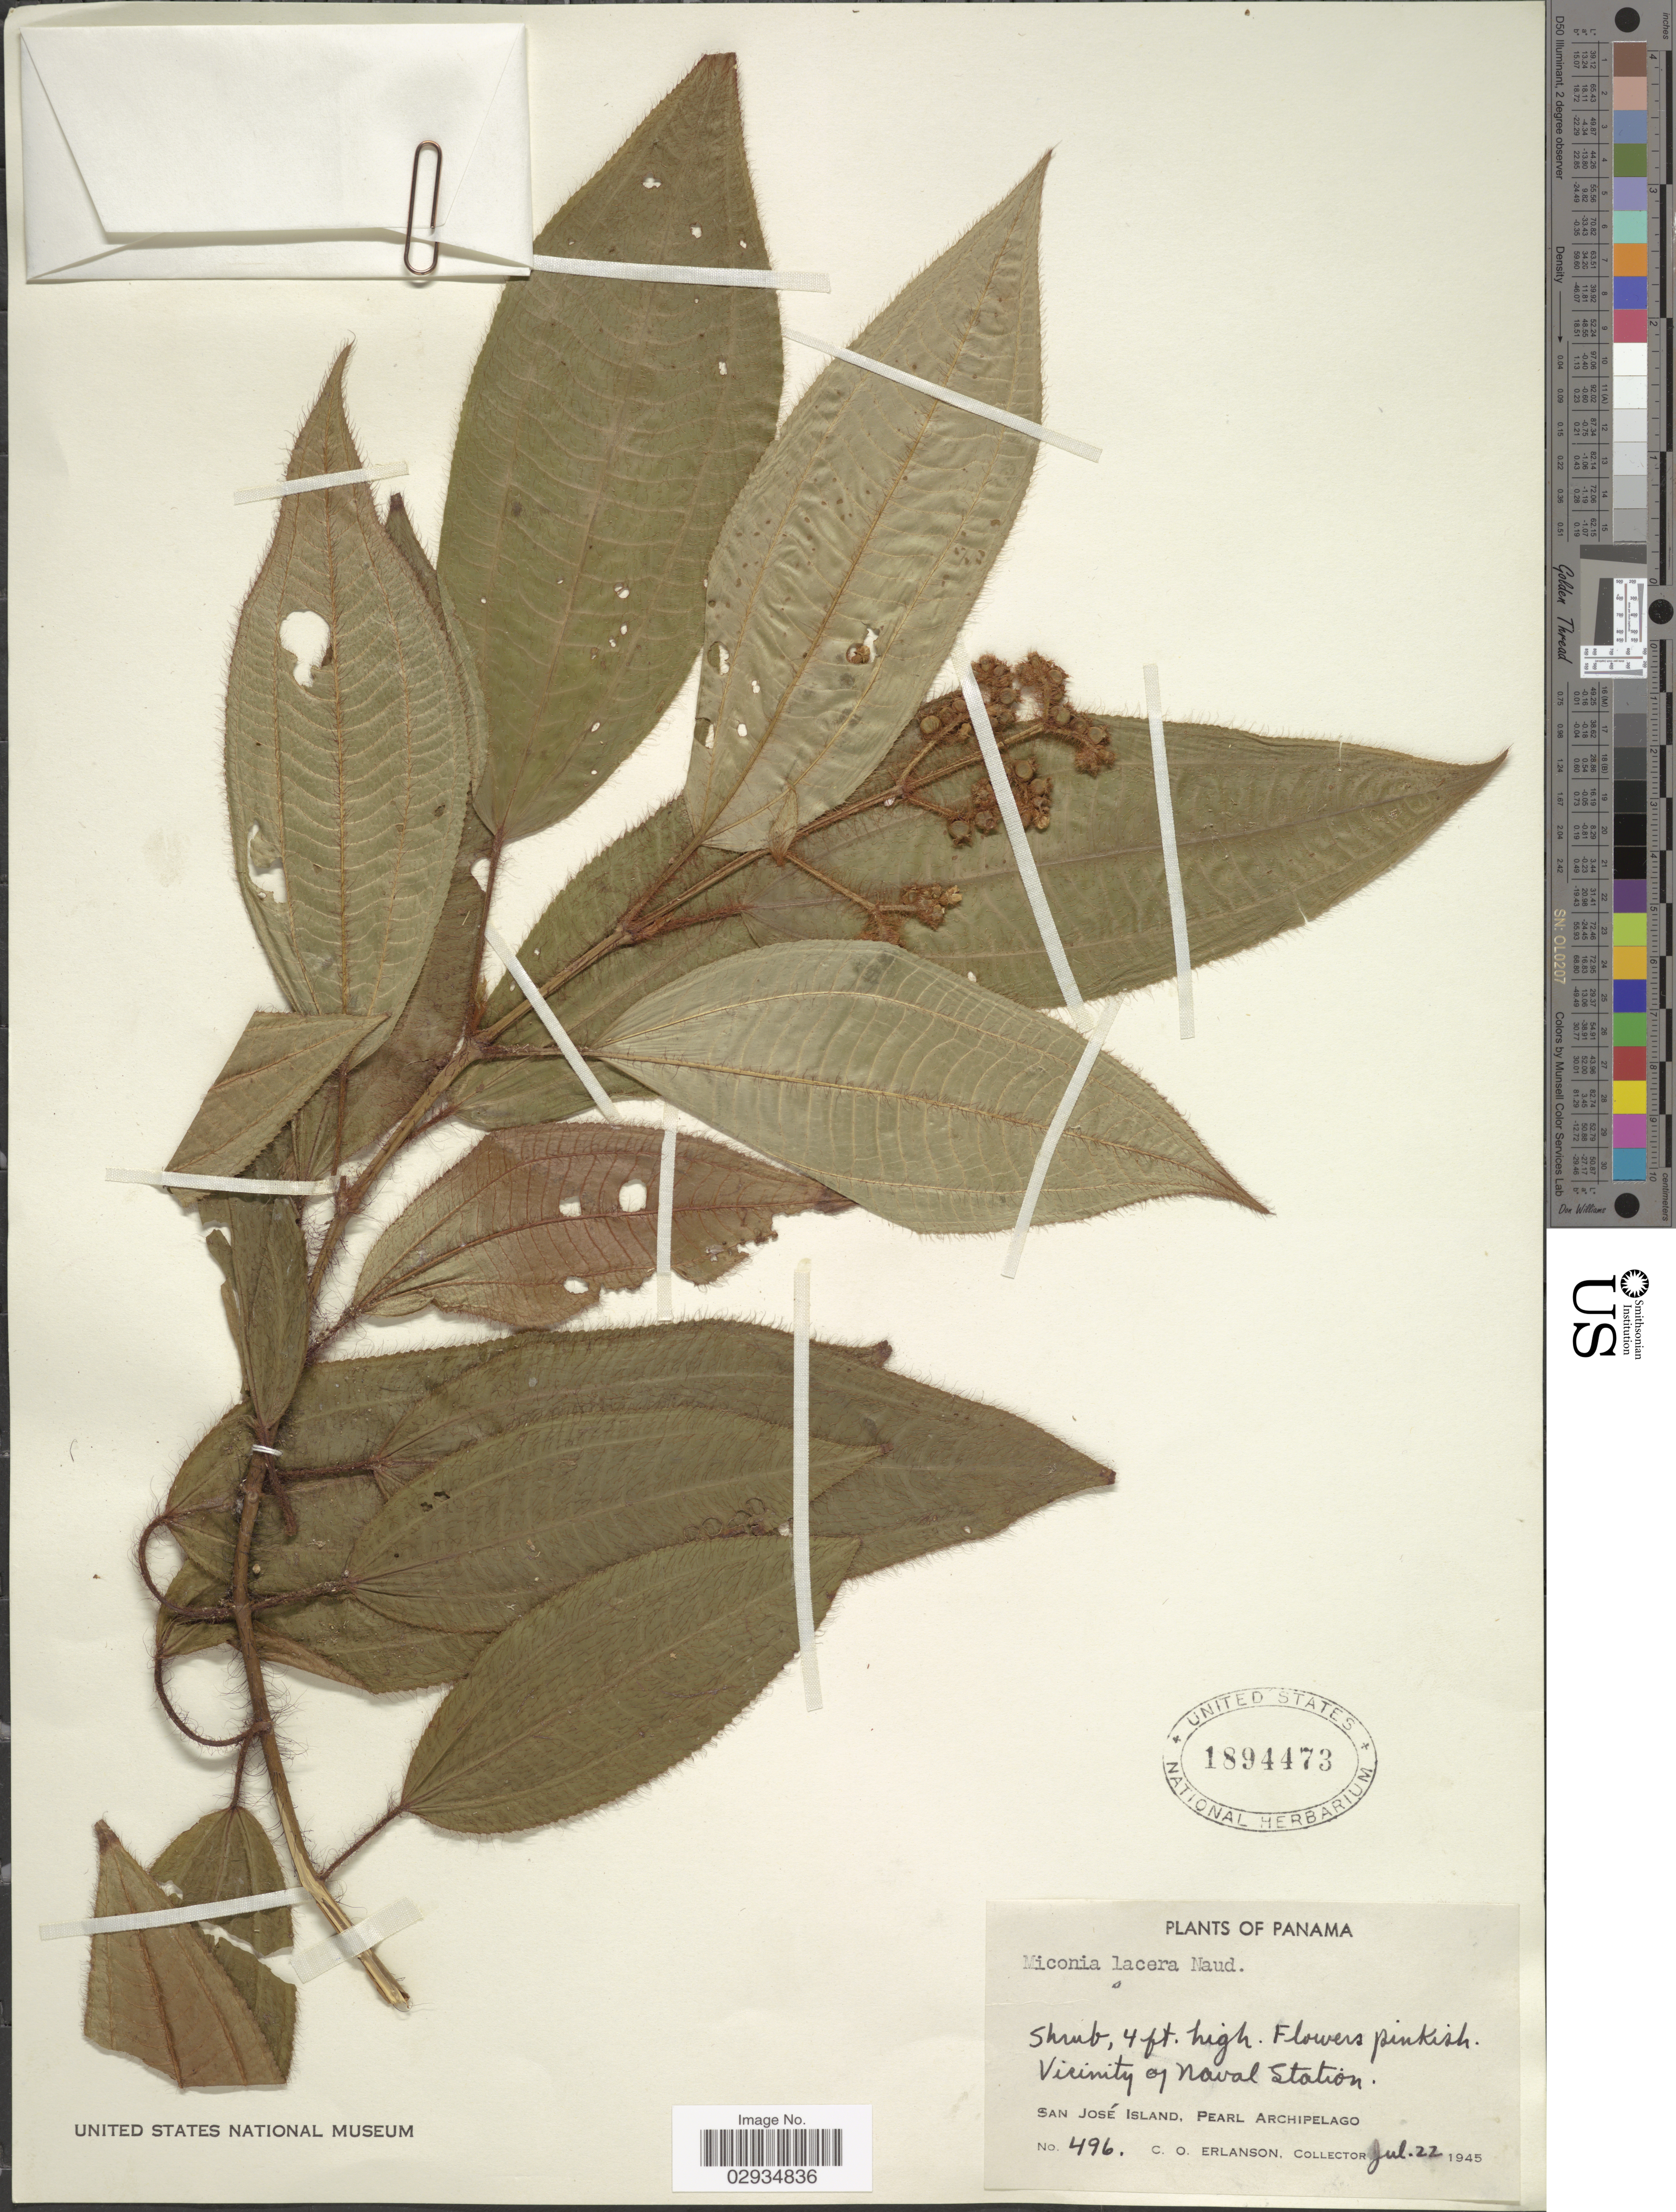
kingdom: Plantae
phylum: Tracheophyta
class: Magnoliopsida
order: Myrtales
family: Melastomataceae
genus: Miconia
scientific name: Miconia lacera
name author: (Bonpl.) Naudin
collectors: C. O. Erlanson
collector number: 496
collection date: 1945-07-22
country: Panama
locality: Vicinity of Naval Station. San José Island, Pearl Archipelago.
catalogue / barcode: US 1894473